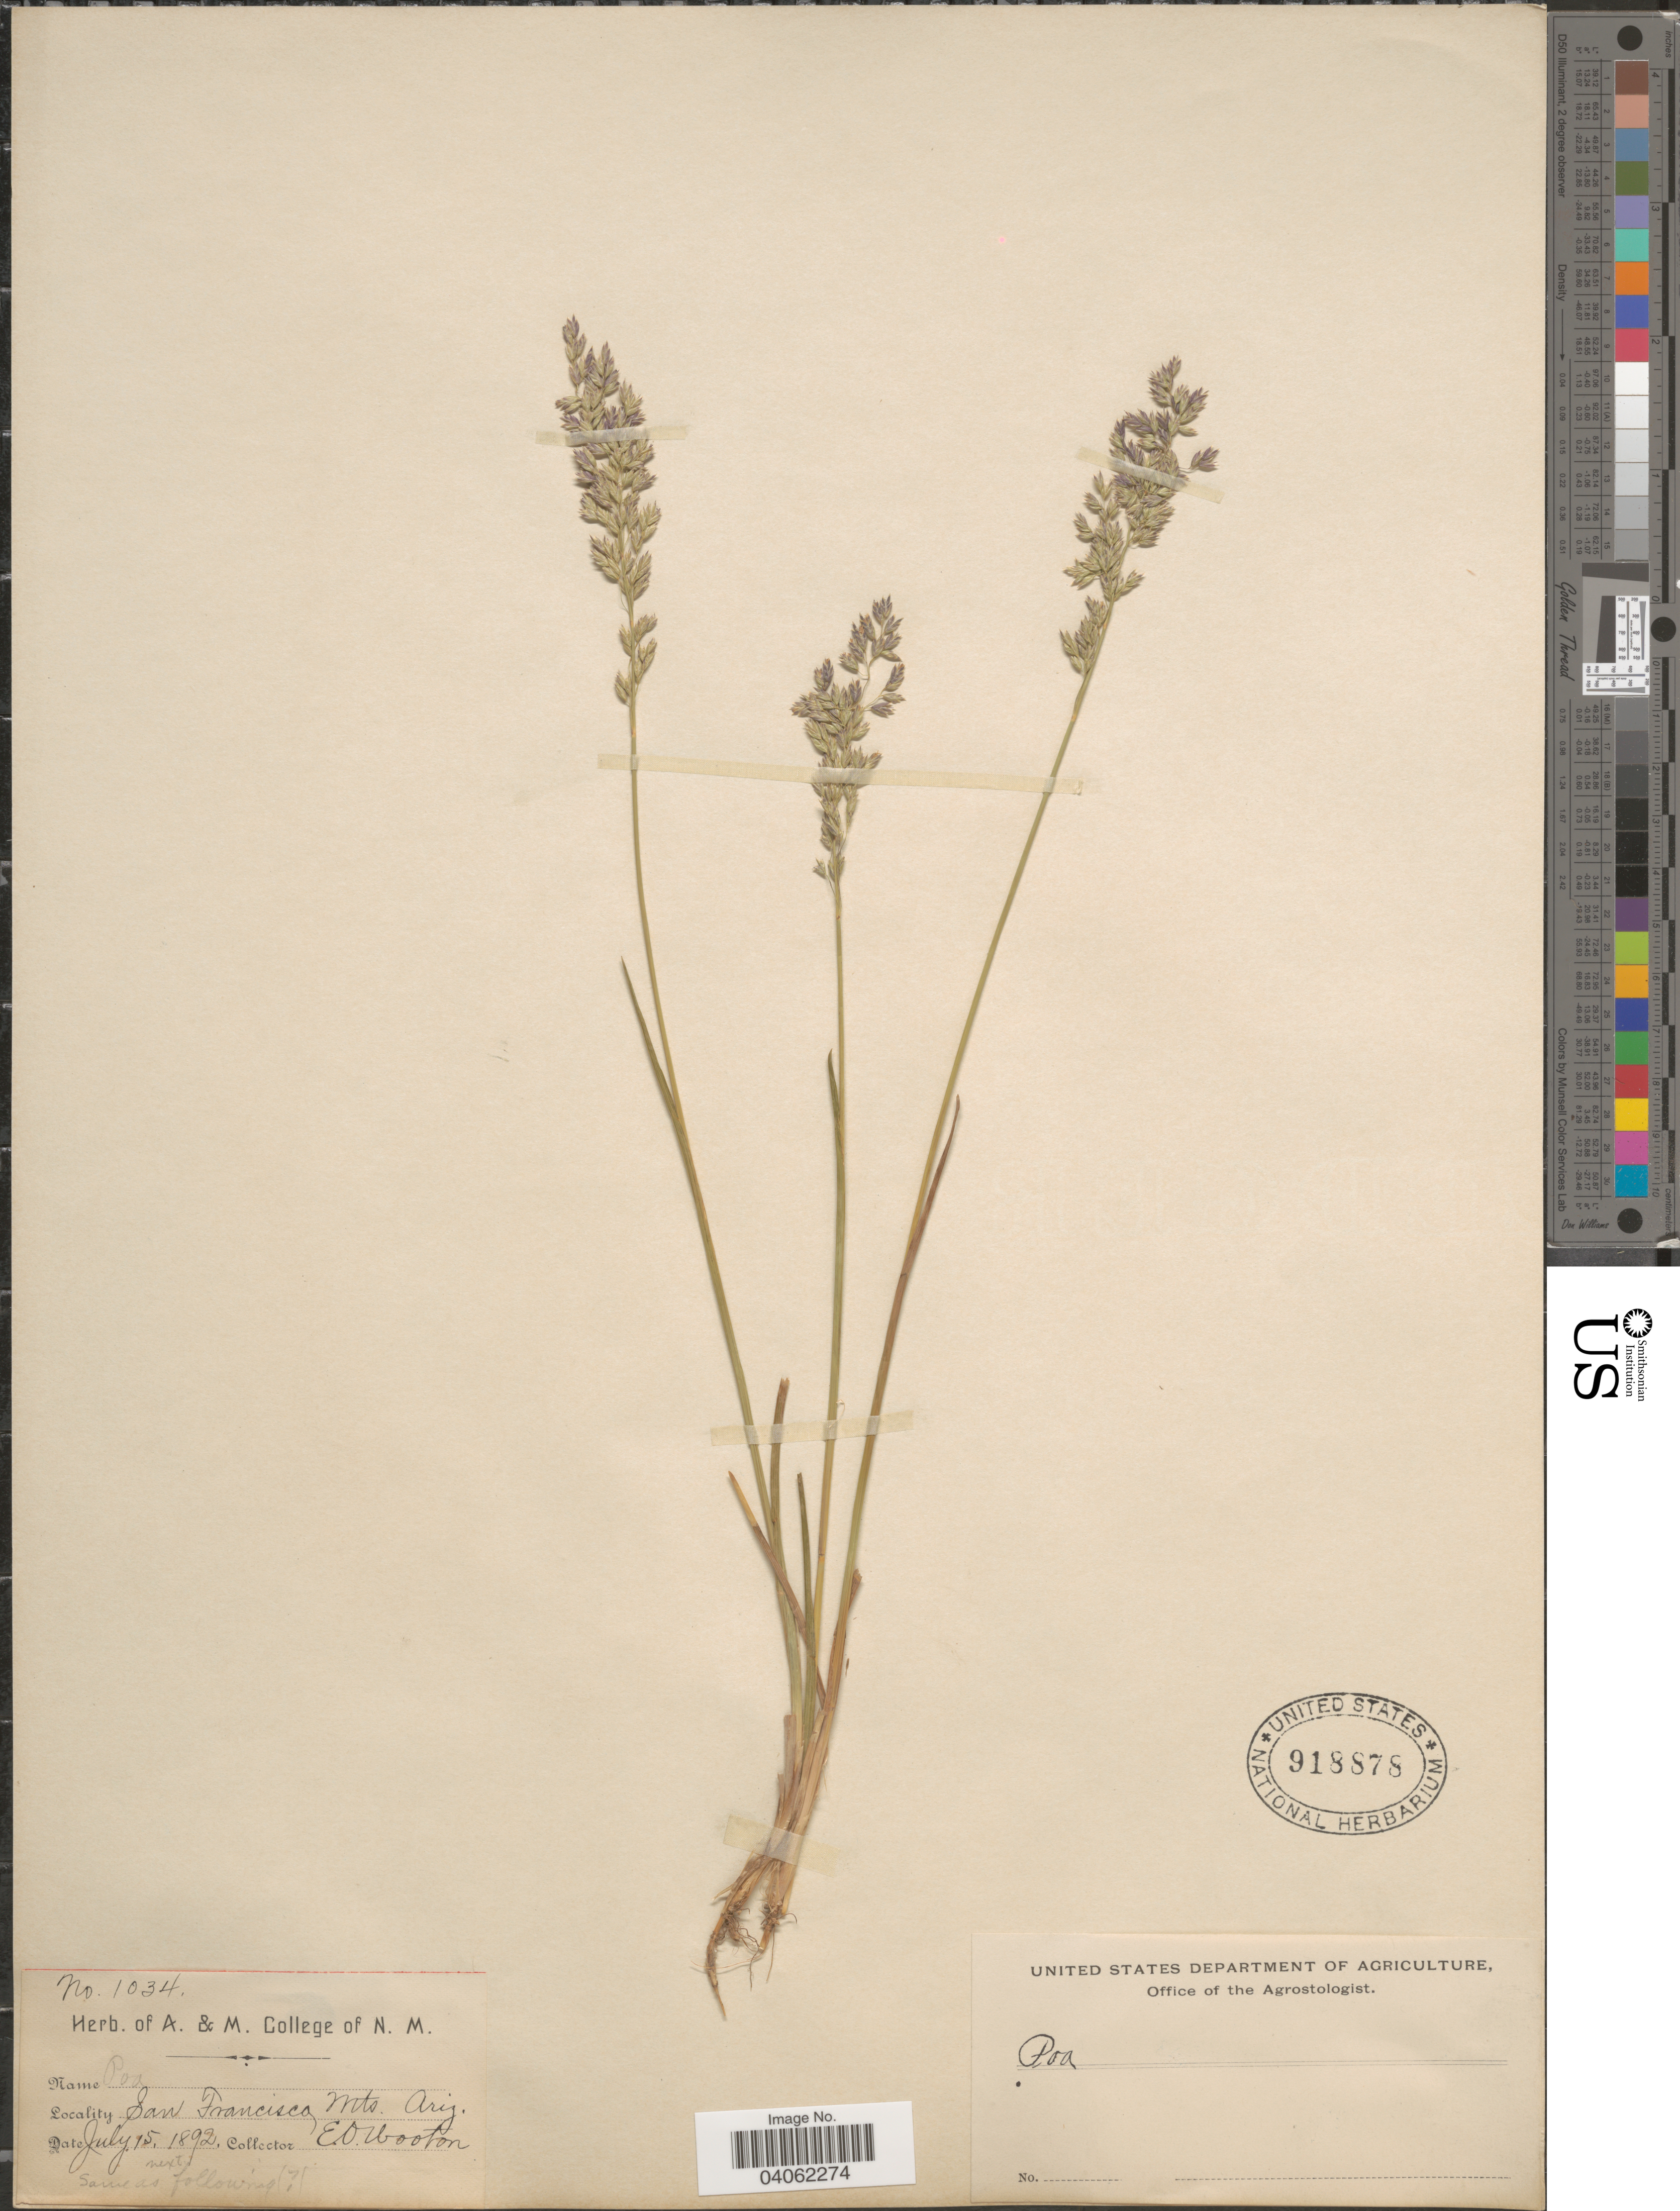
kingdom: Plantae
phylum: Tracheophyta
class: Liliopsida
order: Poales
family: Poaceae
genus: Poa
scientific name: Poa pratensis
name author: L.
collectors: E. O. Wooton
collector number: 1034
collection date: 1892-07-15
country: United States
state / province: Arizona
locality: San Francisco Mts.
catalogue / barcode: US 918878